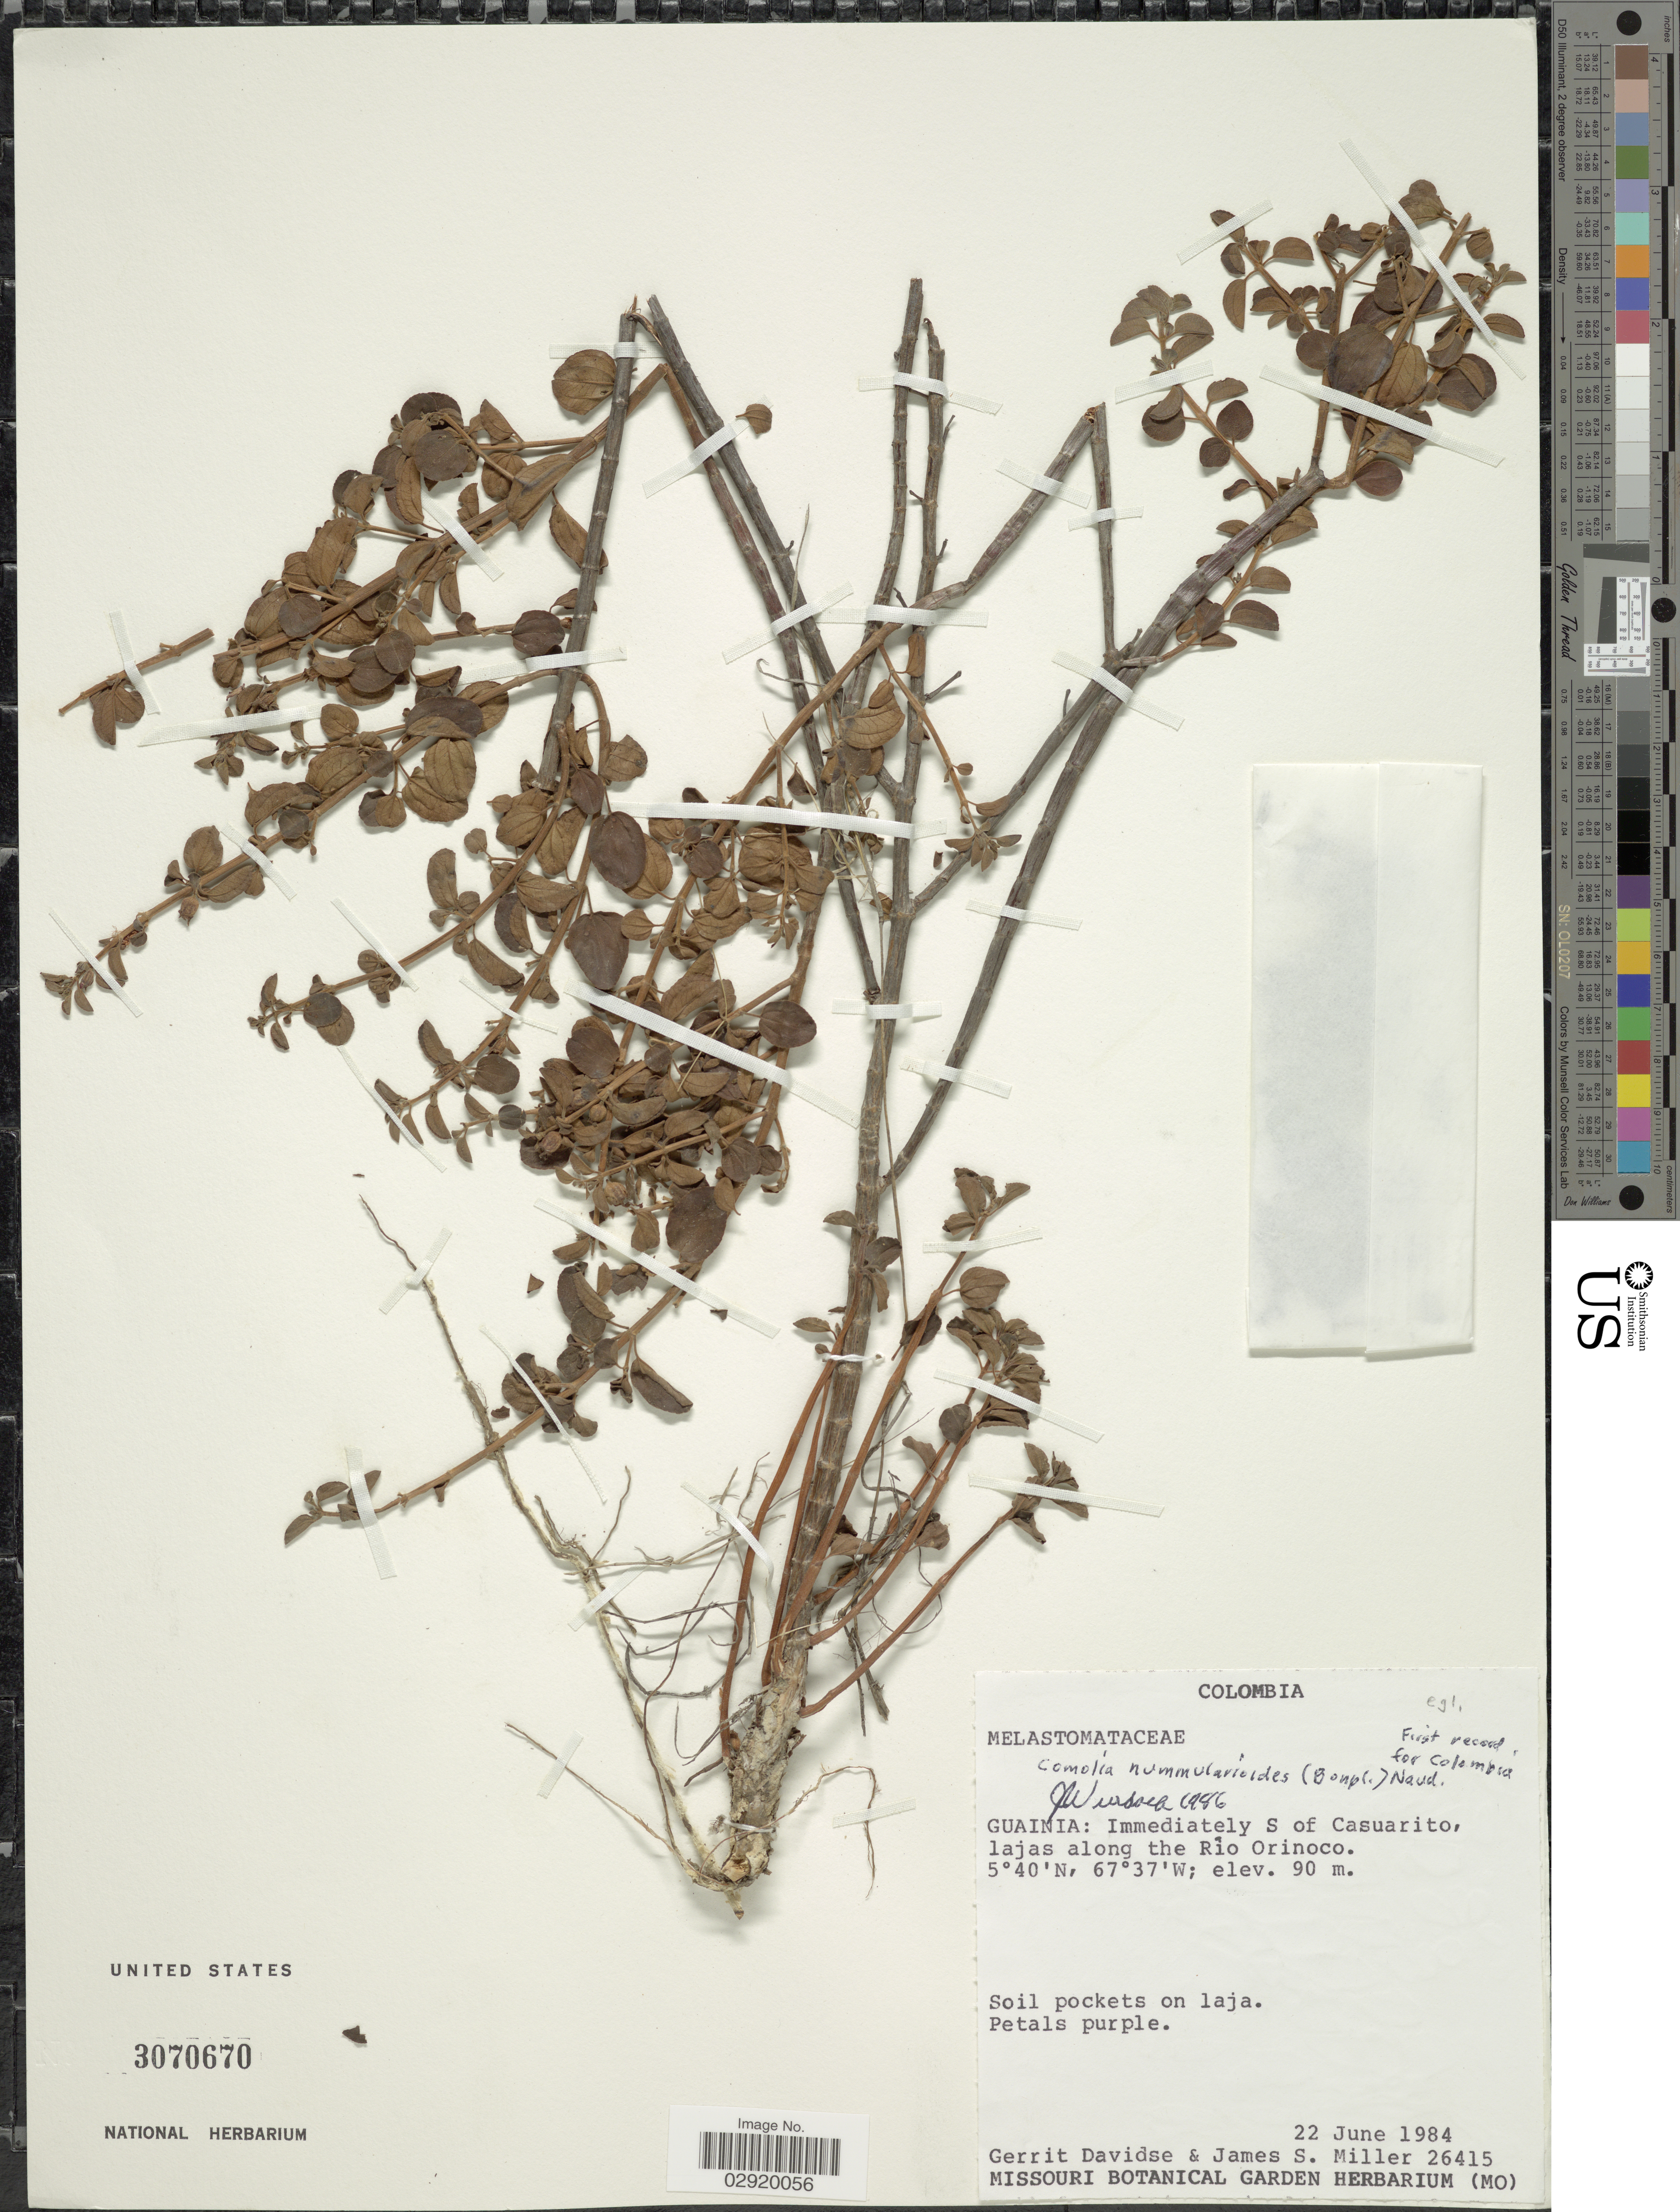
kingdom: Plantae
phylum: Tracheophyta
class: Magnoliopsida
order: Myrtales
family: Melastomataceae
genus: Comolia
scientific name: Comolia nummularioides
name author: (Bonpl.) Naudin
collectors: G. Davidse & J. S. Miller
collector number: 26415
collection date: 1984-06-22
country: Colombia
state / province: Guainía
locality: Immediately S of Casuarito, lajas along the Río Orinoco.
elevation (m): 90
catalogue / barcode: US 3070670